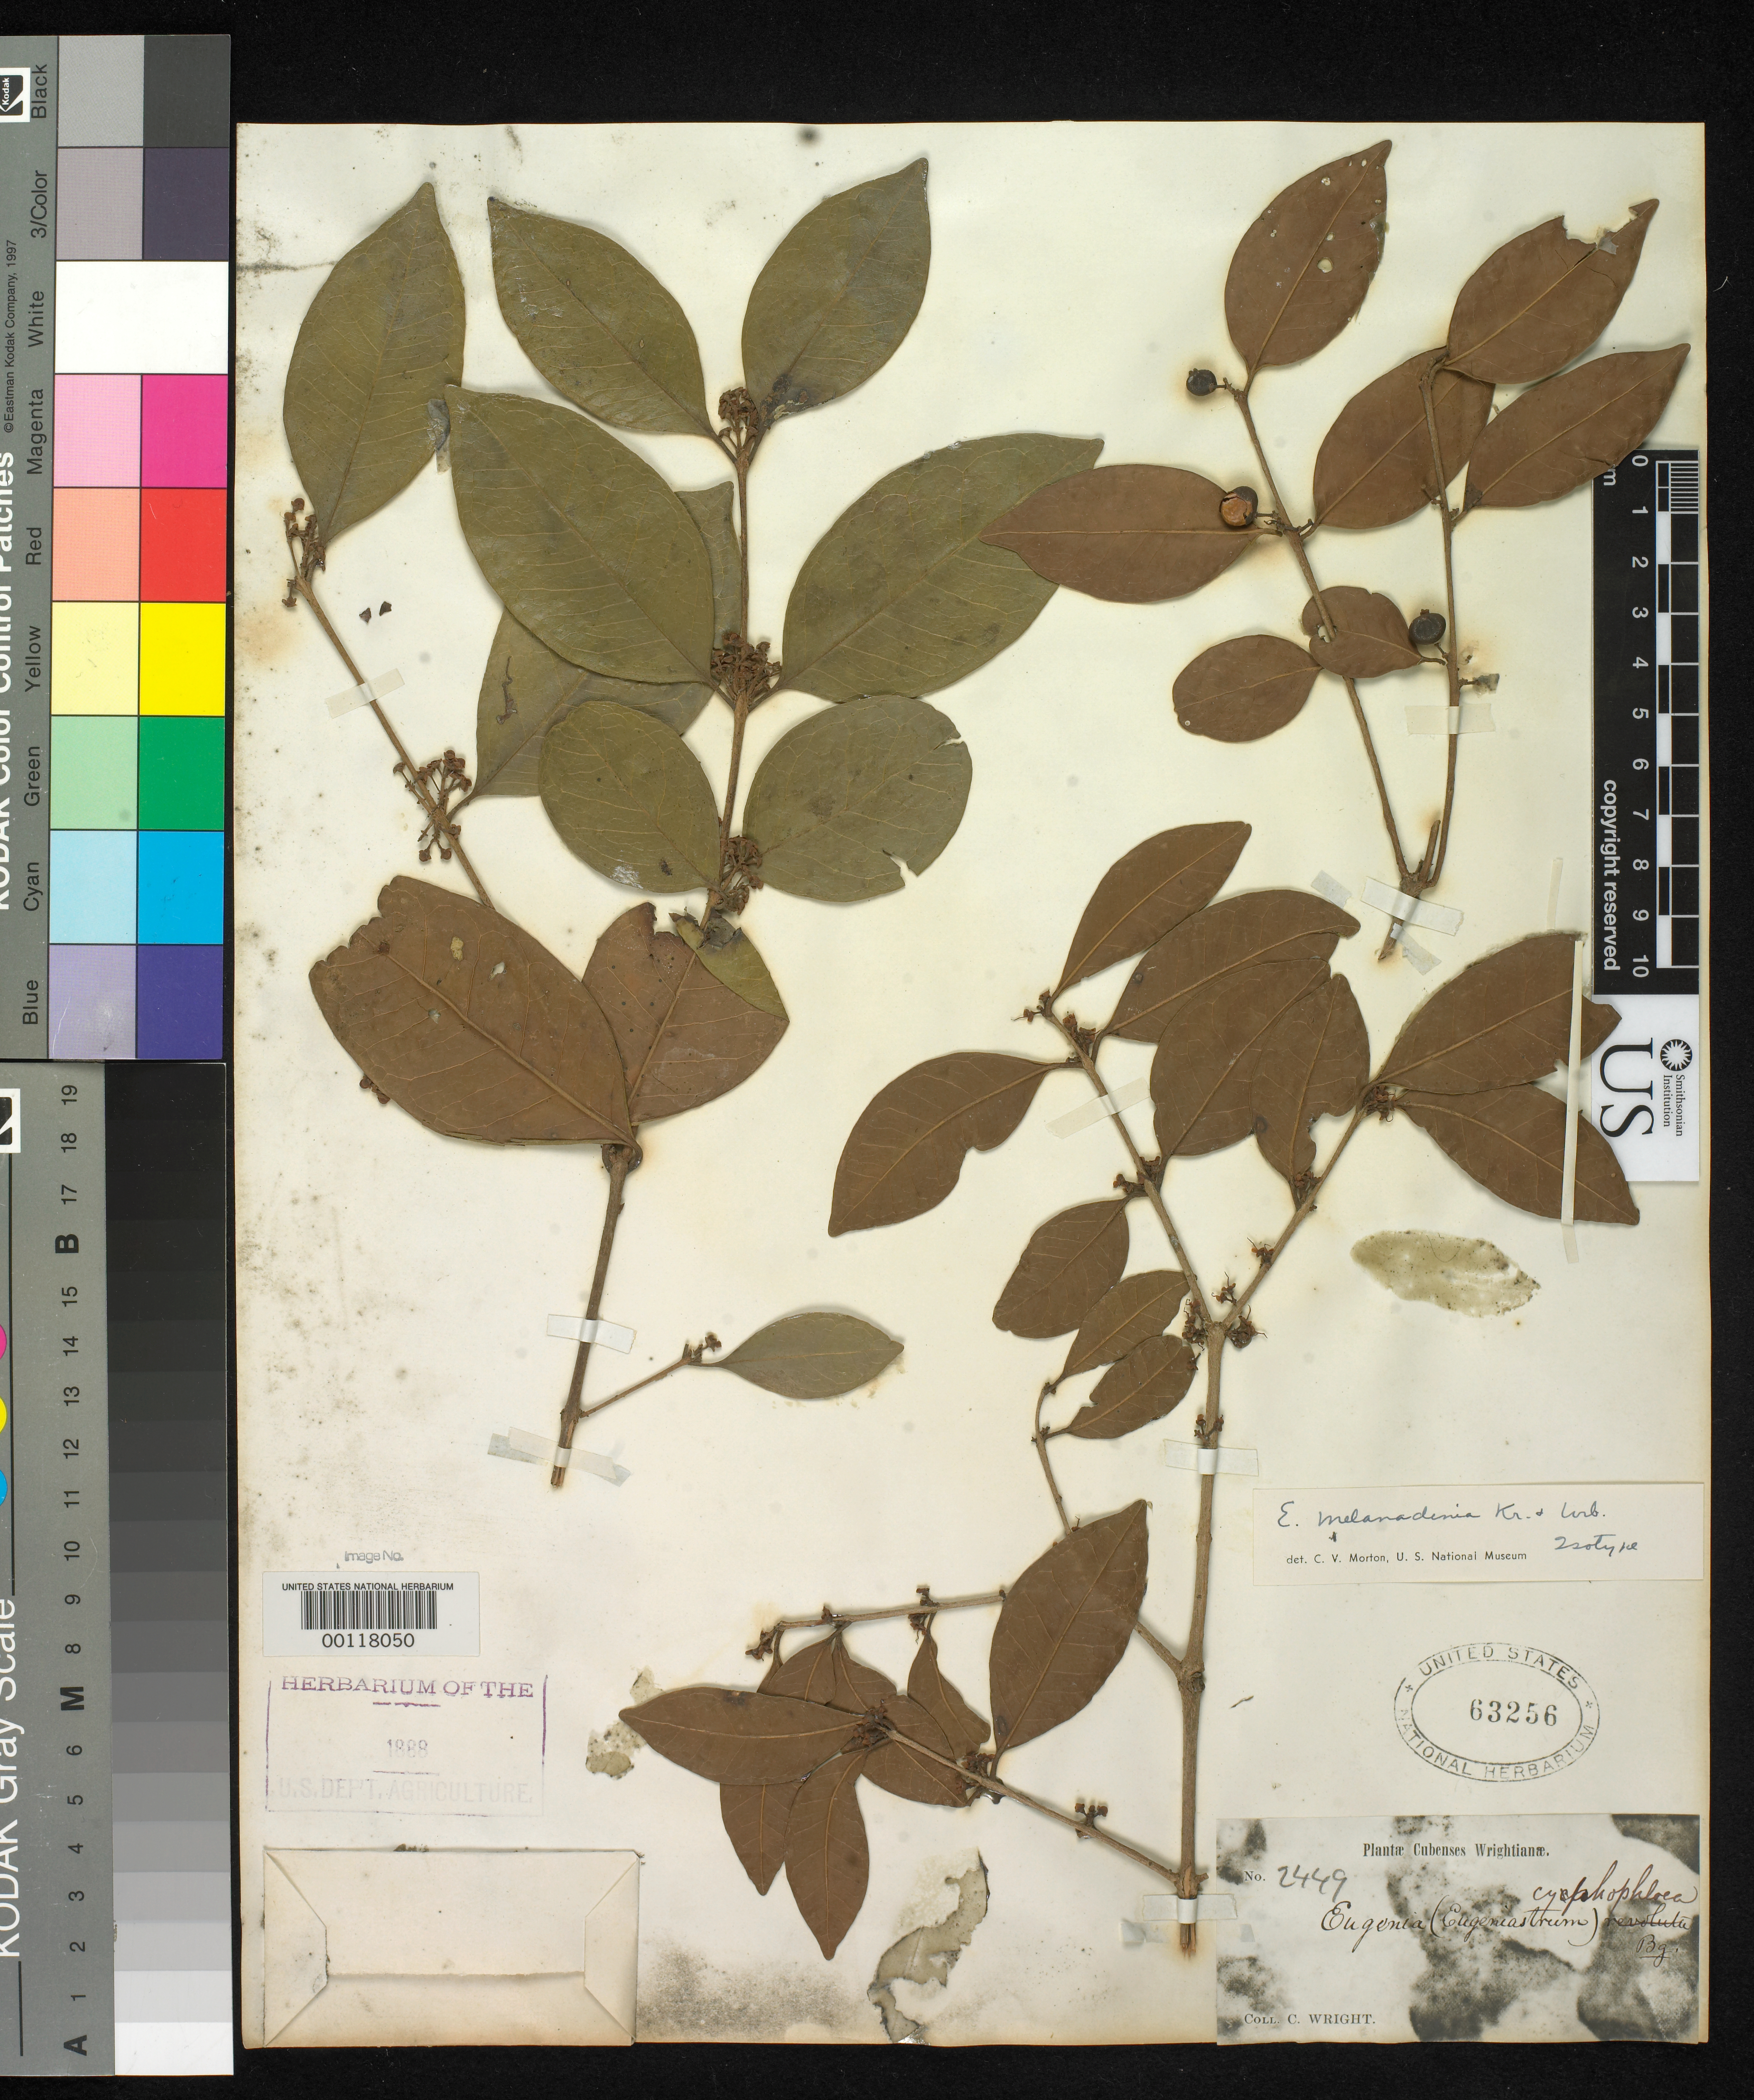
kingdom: Plantae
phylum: Tracheophyta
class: Magnoliopsida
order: Myrtales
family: Myrtaceae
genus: Eugenia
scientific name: Eugenia melanadenia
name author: Krug & Urb.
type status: Isotype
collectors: C. Wright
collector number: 2449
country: Cuba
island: Greater Antilles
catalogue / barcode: US 63256